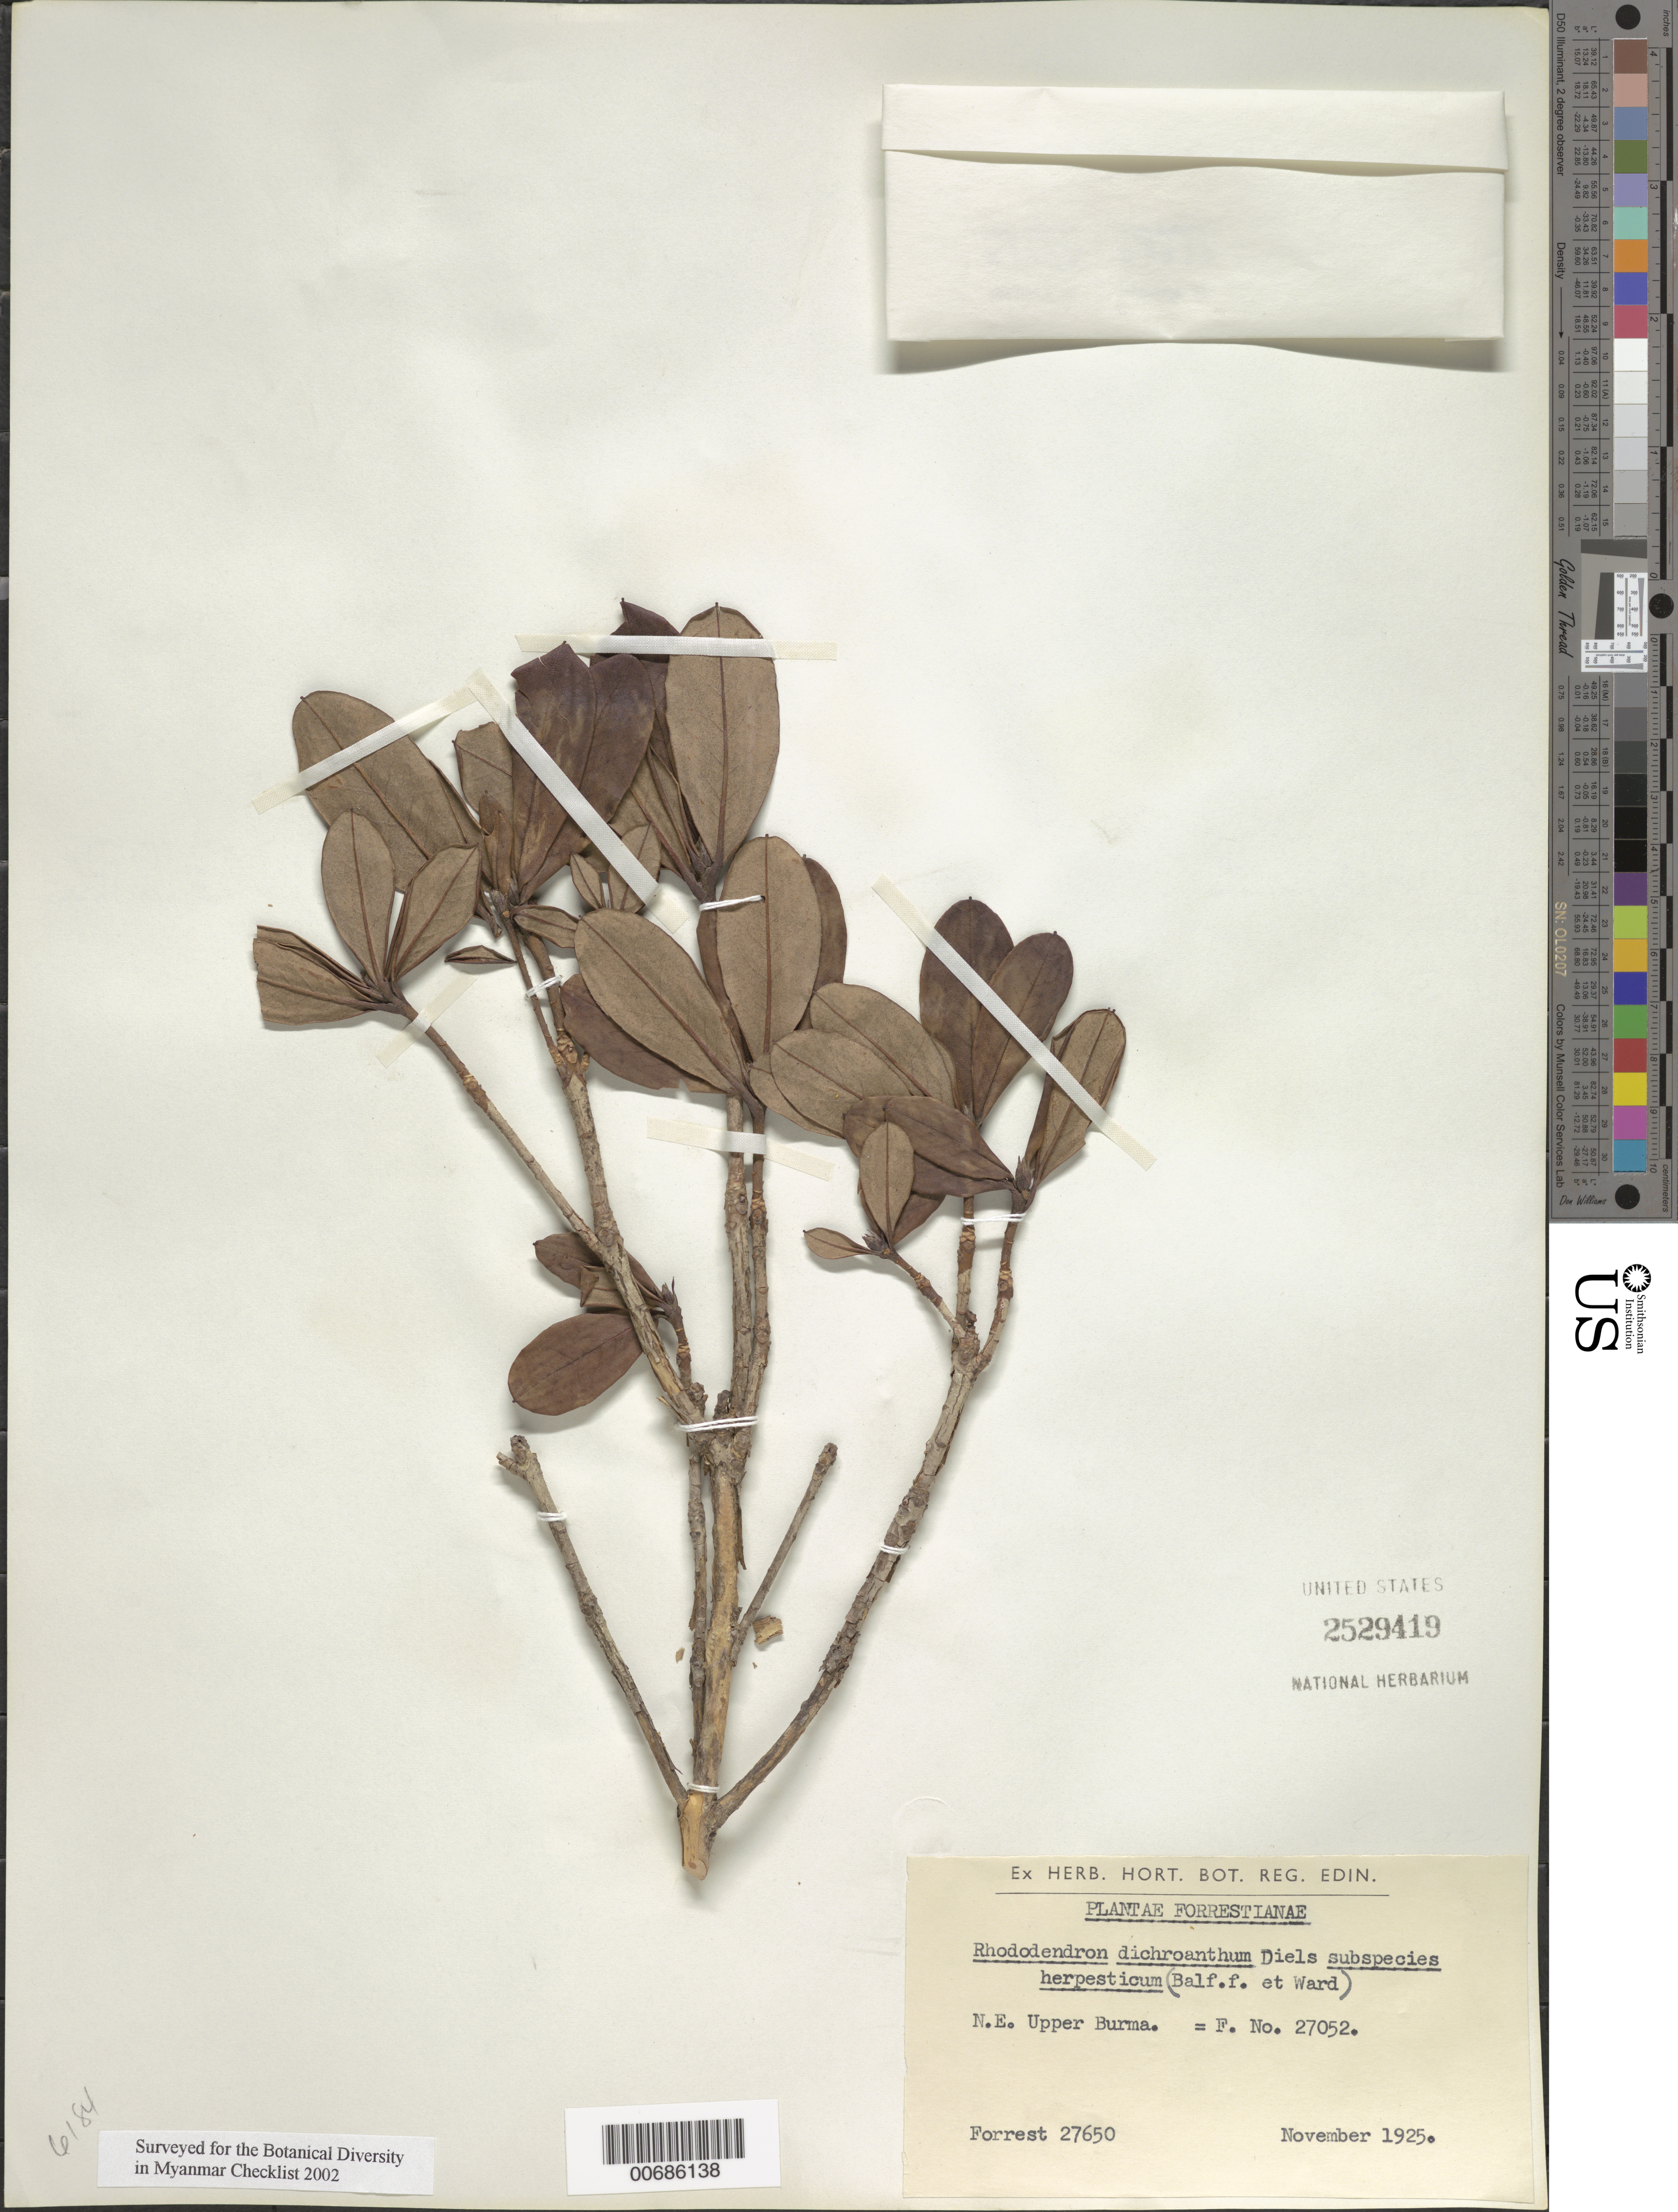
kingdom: Plantae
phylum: Tracheophyta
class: Magnoliopsida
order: Ericales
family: Ericaceae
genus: Rhododendron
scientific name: Rhododendron dichroanthum subsp. herpesticum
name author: (Balf. f. & Kingdon-Ward) Cowan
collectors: G. Forrest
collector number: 27650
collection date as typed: Nov 1925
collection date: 1925-11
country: Myanmar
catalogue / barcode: US 2529419